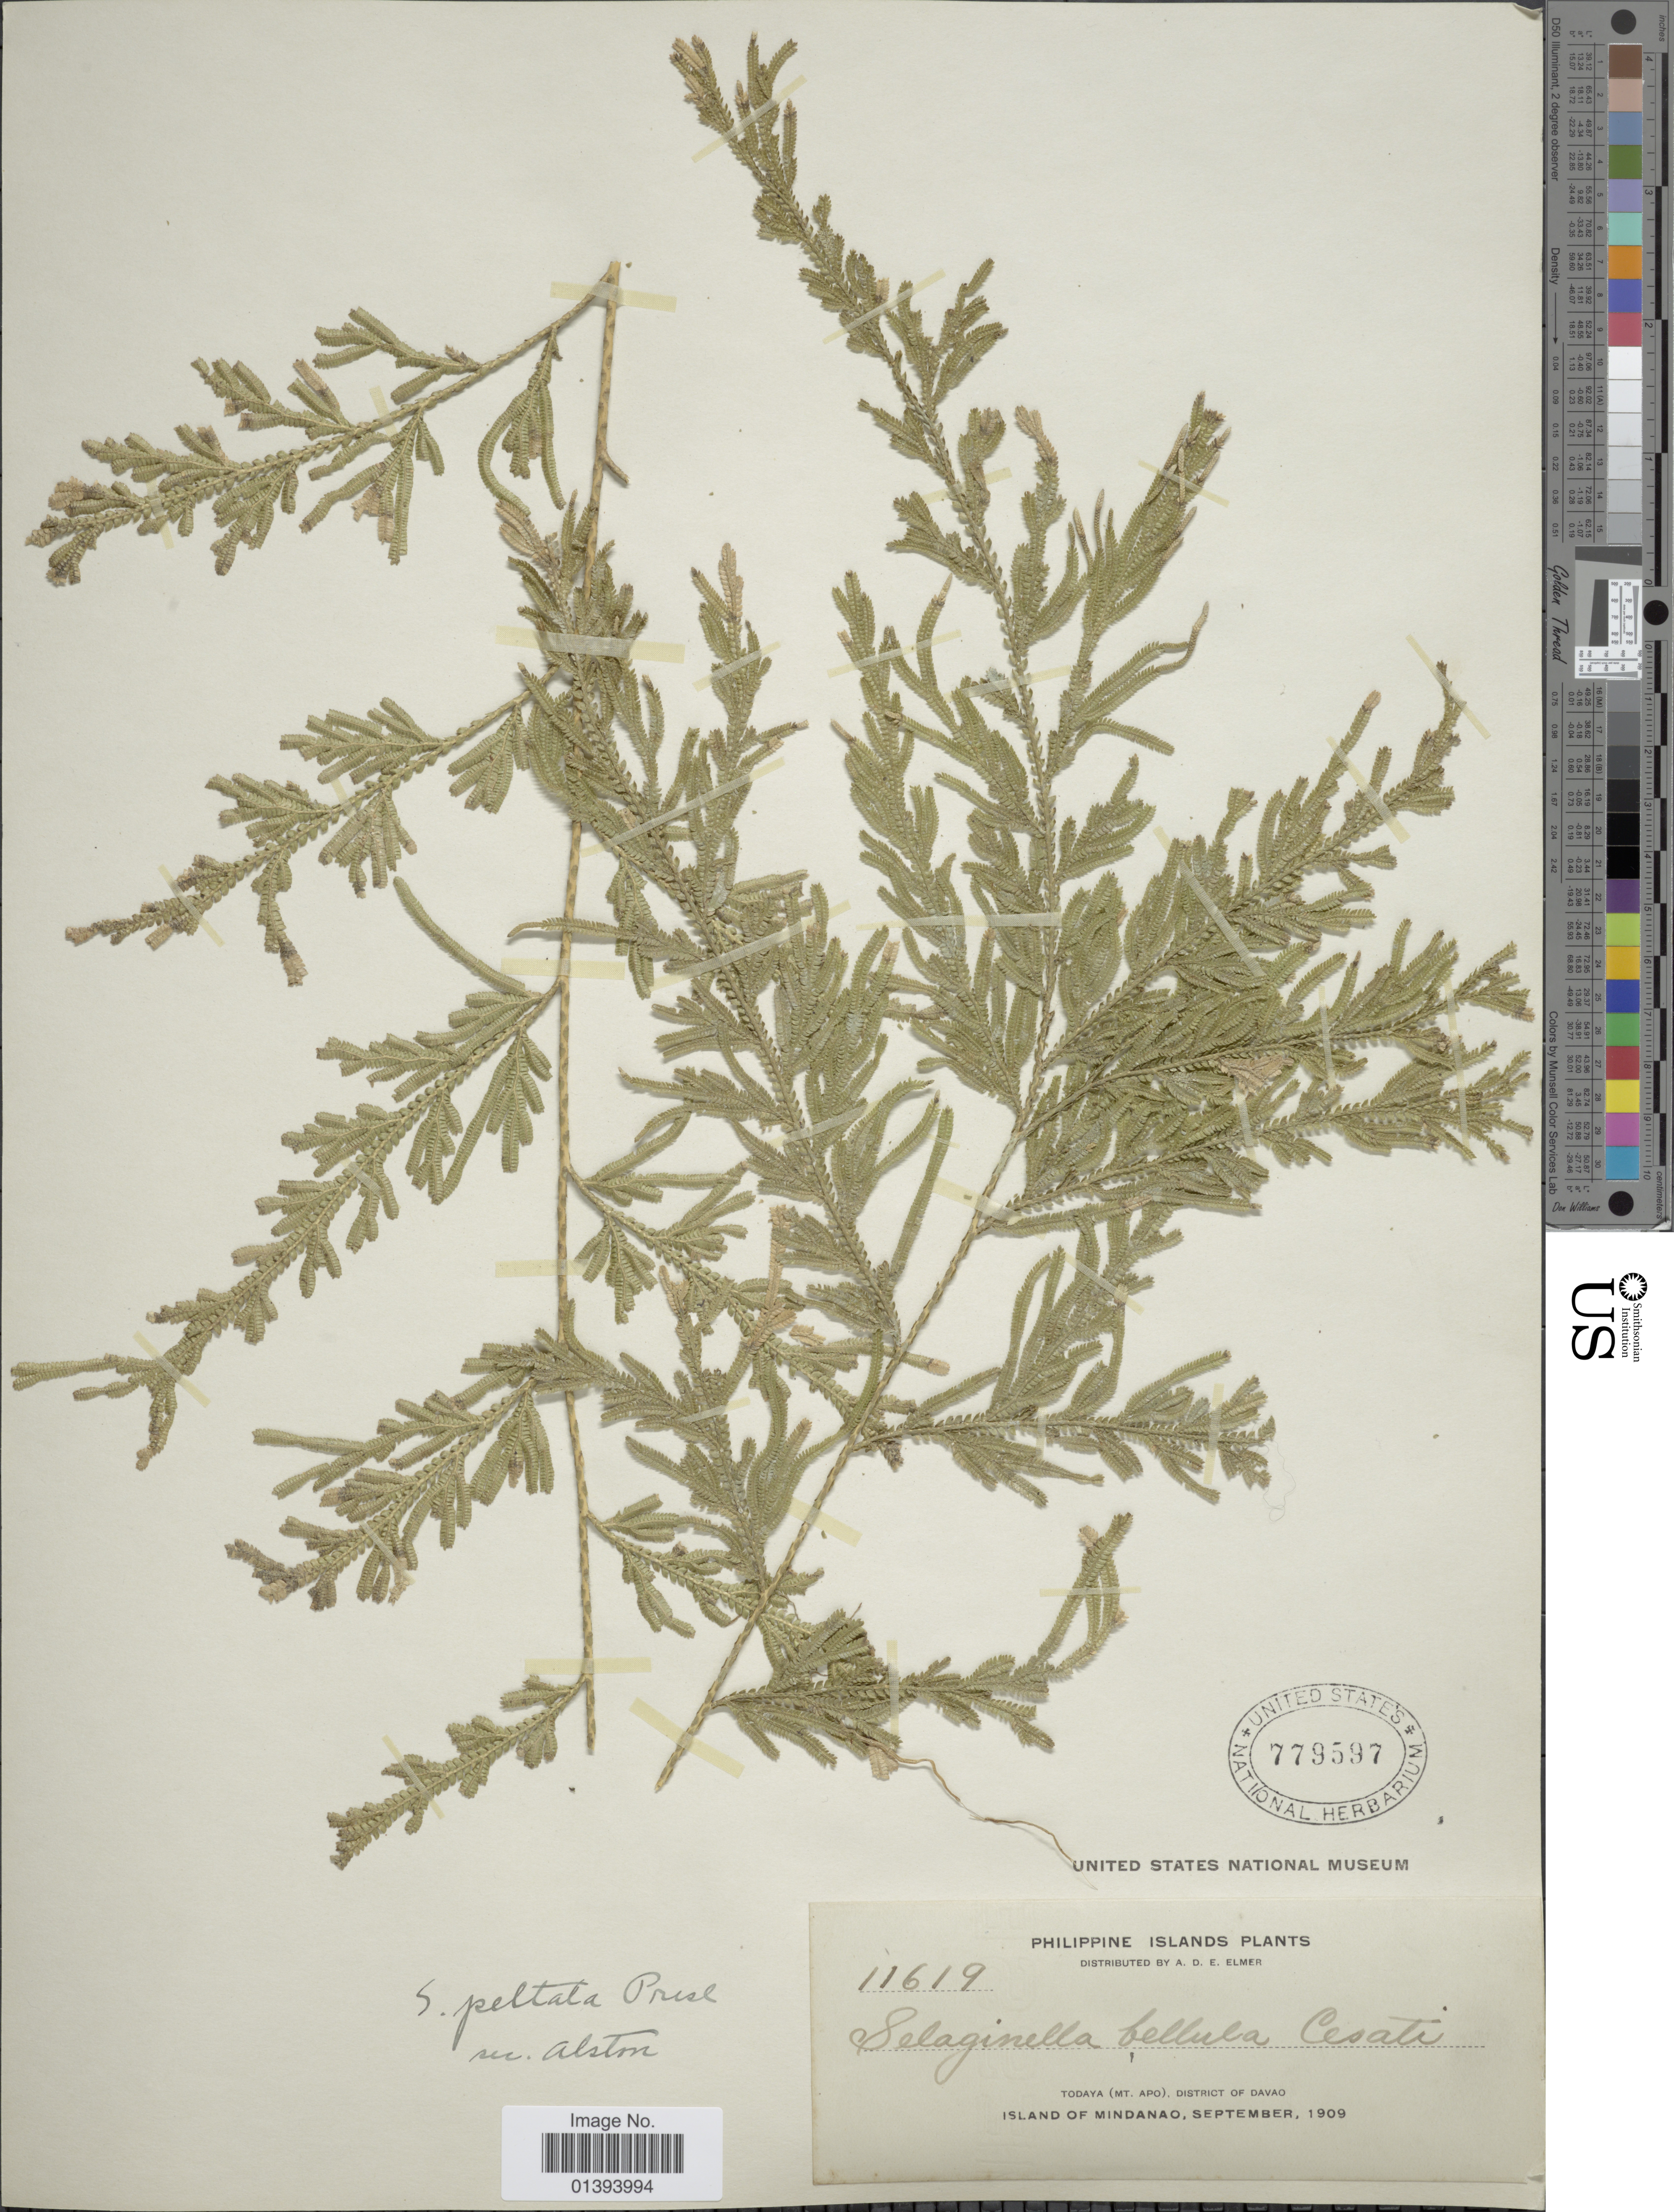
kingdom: Plantae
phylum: Tracheophyta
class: Lycopodiopsida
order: Selaginellales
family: Selaginellaceae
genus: Selaginella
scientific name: Selaginella peltata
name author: C. Presl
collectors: A. D. E. Elmer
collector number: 11619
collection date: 1909-09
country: Philippines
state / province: Davao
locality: Todaya(Mt. Apo), District of Davao, Island of Mindanao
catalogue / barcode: US 779597